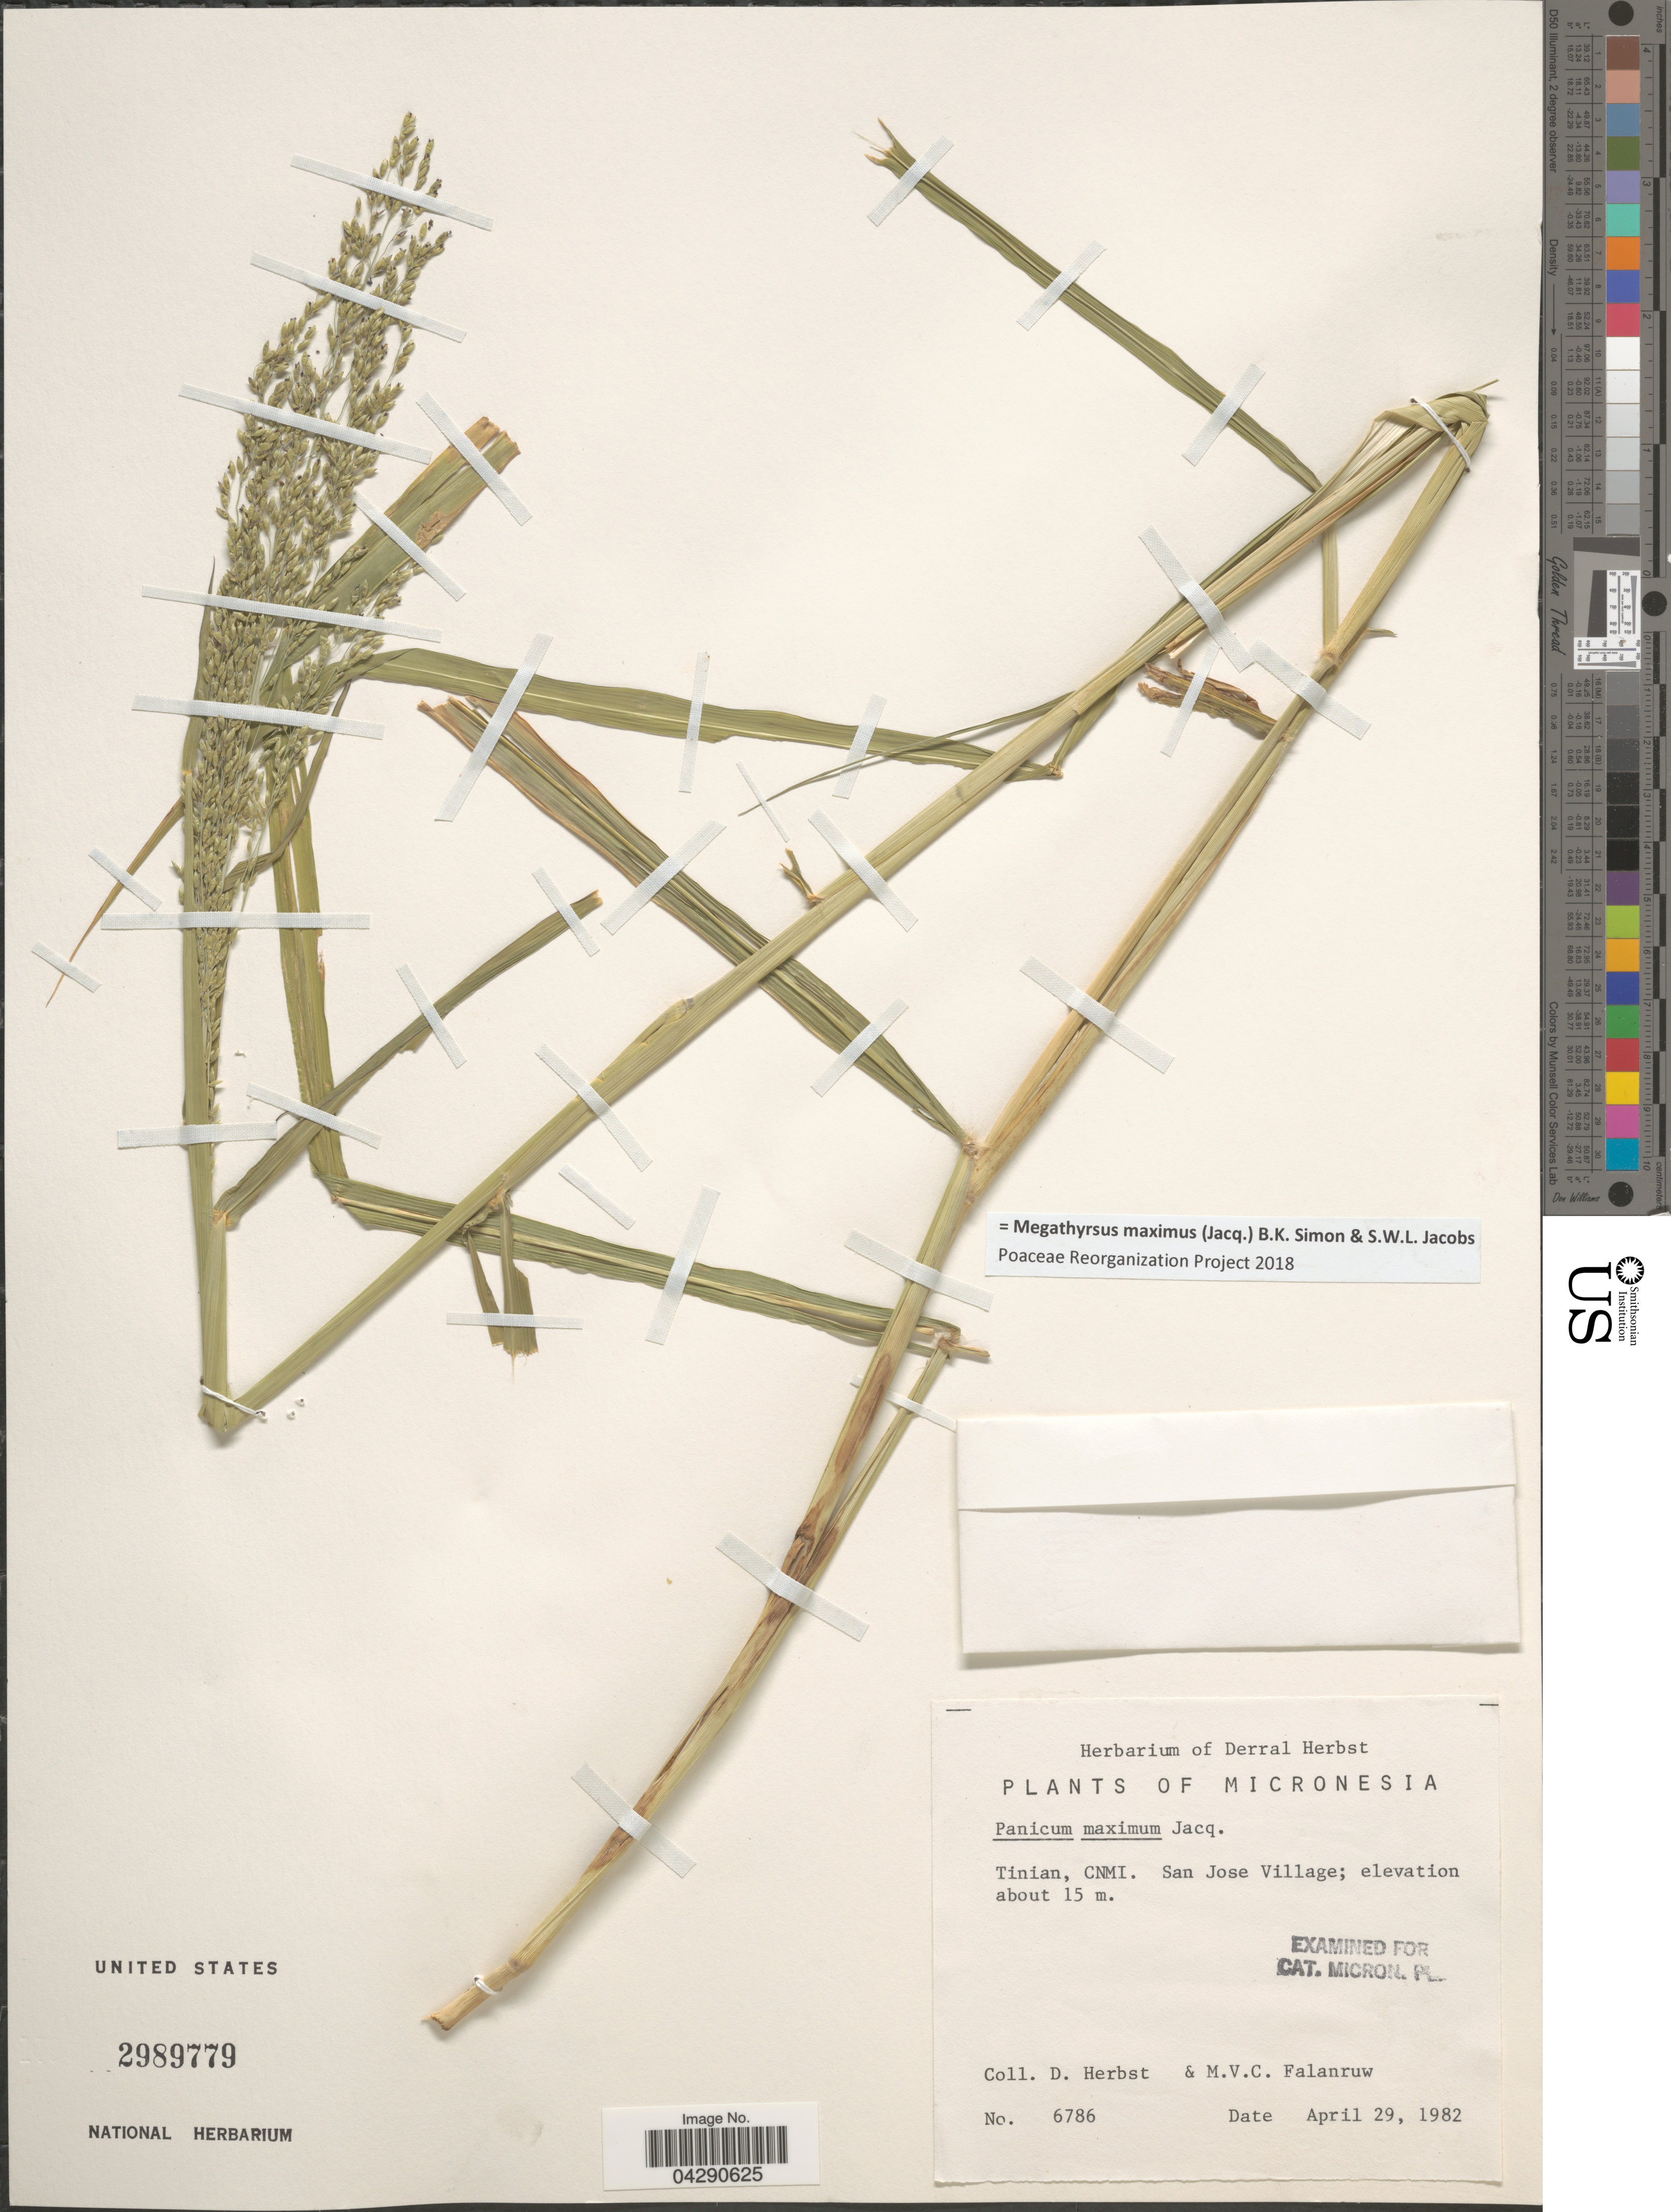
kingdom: Plantae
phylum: Tracheophyta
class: Liliopsida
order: Poales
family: Poaceae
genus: Megathyrsus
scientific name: Megathyrsus maximus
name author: (Jacq.) B.K. Simon & S.W.L. Jacobs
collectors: D. R. Herbst & M. V. Falanruw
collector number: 6786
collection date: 1982-04-29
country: Northern Mariana Islands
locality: Micronesia [unsure placement]. Tinian, CNMI. San Jose Village.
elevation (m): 15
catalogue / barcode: US 2989779